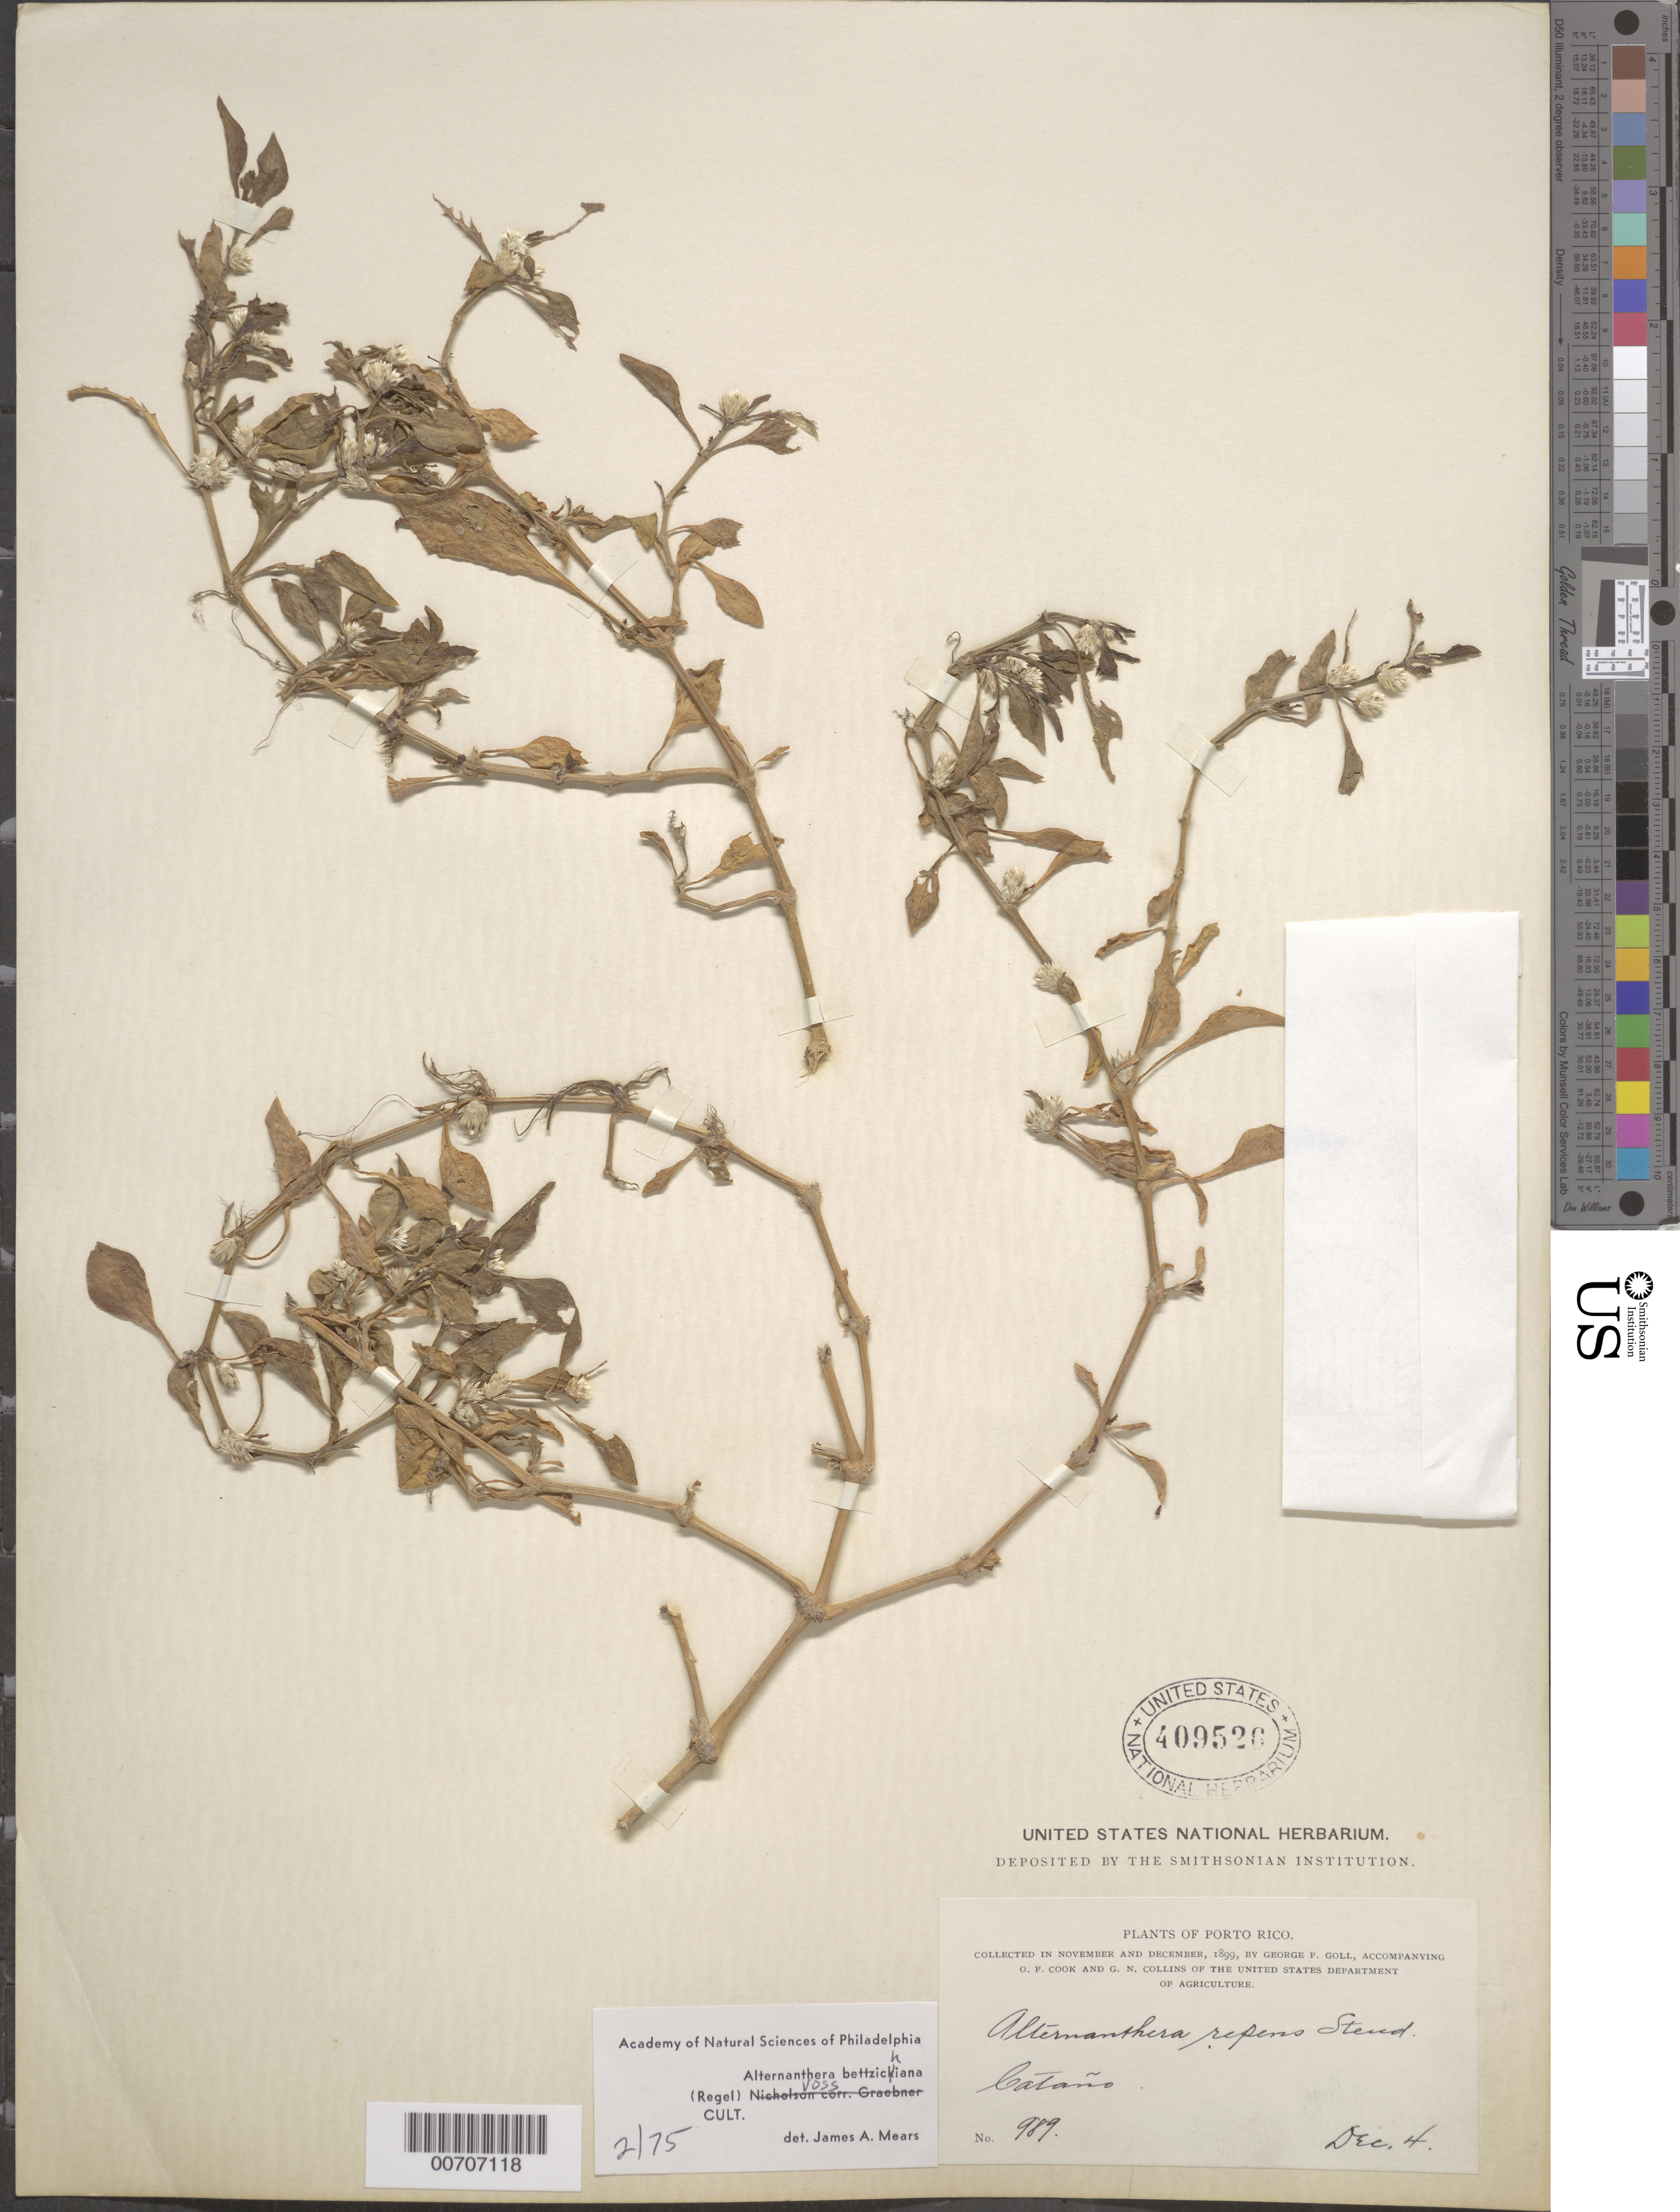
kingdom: Plantae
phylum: Tracheophyta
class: Magnoliopsida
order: Caryophyllales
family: Amaranthaceae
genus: Alternanthera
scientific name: Alternanthera bettzickiana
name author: (Regel) G. Nicholson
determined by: Mears, J. A., (PH), Academy of Natural Sciences of Philadelphia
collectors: G. Goll, O. F. Cook & G. Collins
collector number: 989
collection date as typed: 04 Dec 1899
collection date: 1899-12-04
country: Puerto Rico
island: Greater Antilles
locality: Cataño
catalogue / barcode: US 409526